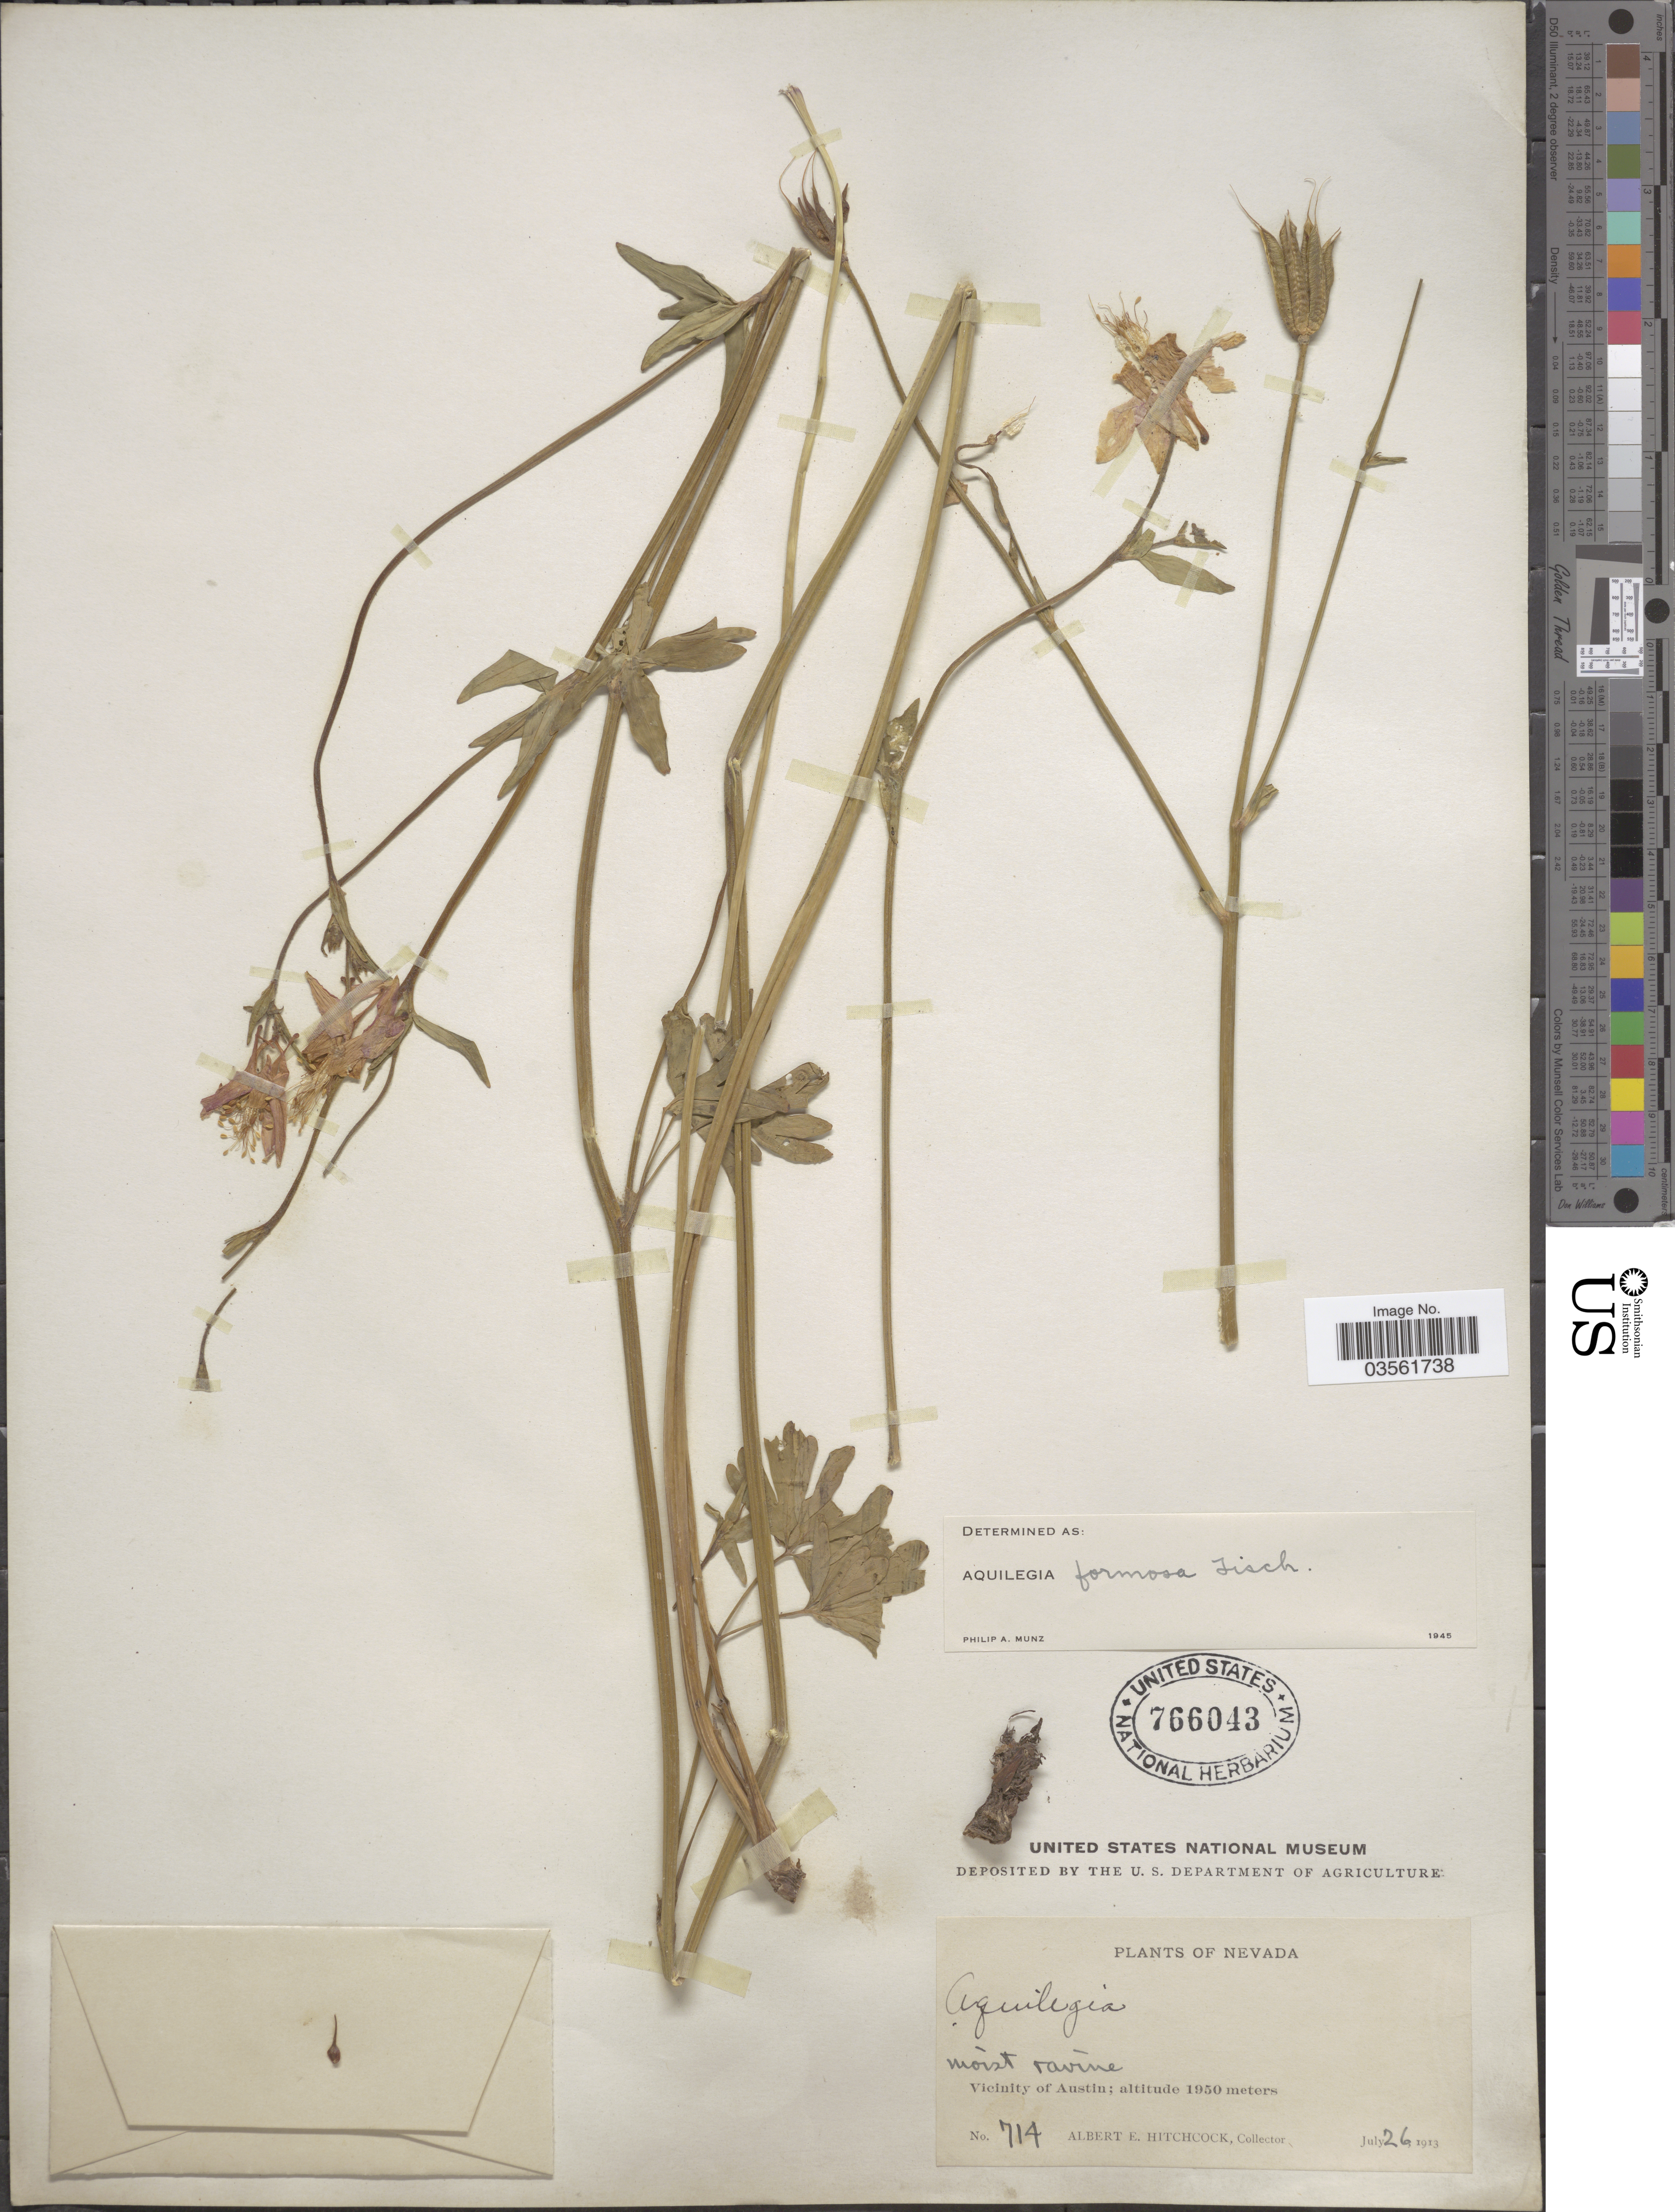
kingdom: Plantae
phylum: Tracheophyta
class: Magnoliopsida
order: Ranunculales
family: Ranunculaceae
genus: Aquilegia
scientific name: Aquilegia formosa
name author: Fisch. ex DC.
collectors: A. Hitchcock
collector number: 714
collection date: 1913-07-26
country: United States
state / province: Nevada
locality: Vicinity of Austin.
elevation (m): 1950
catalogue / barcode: US 766043